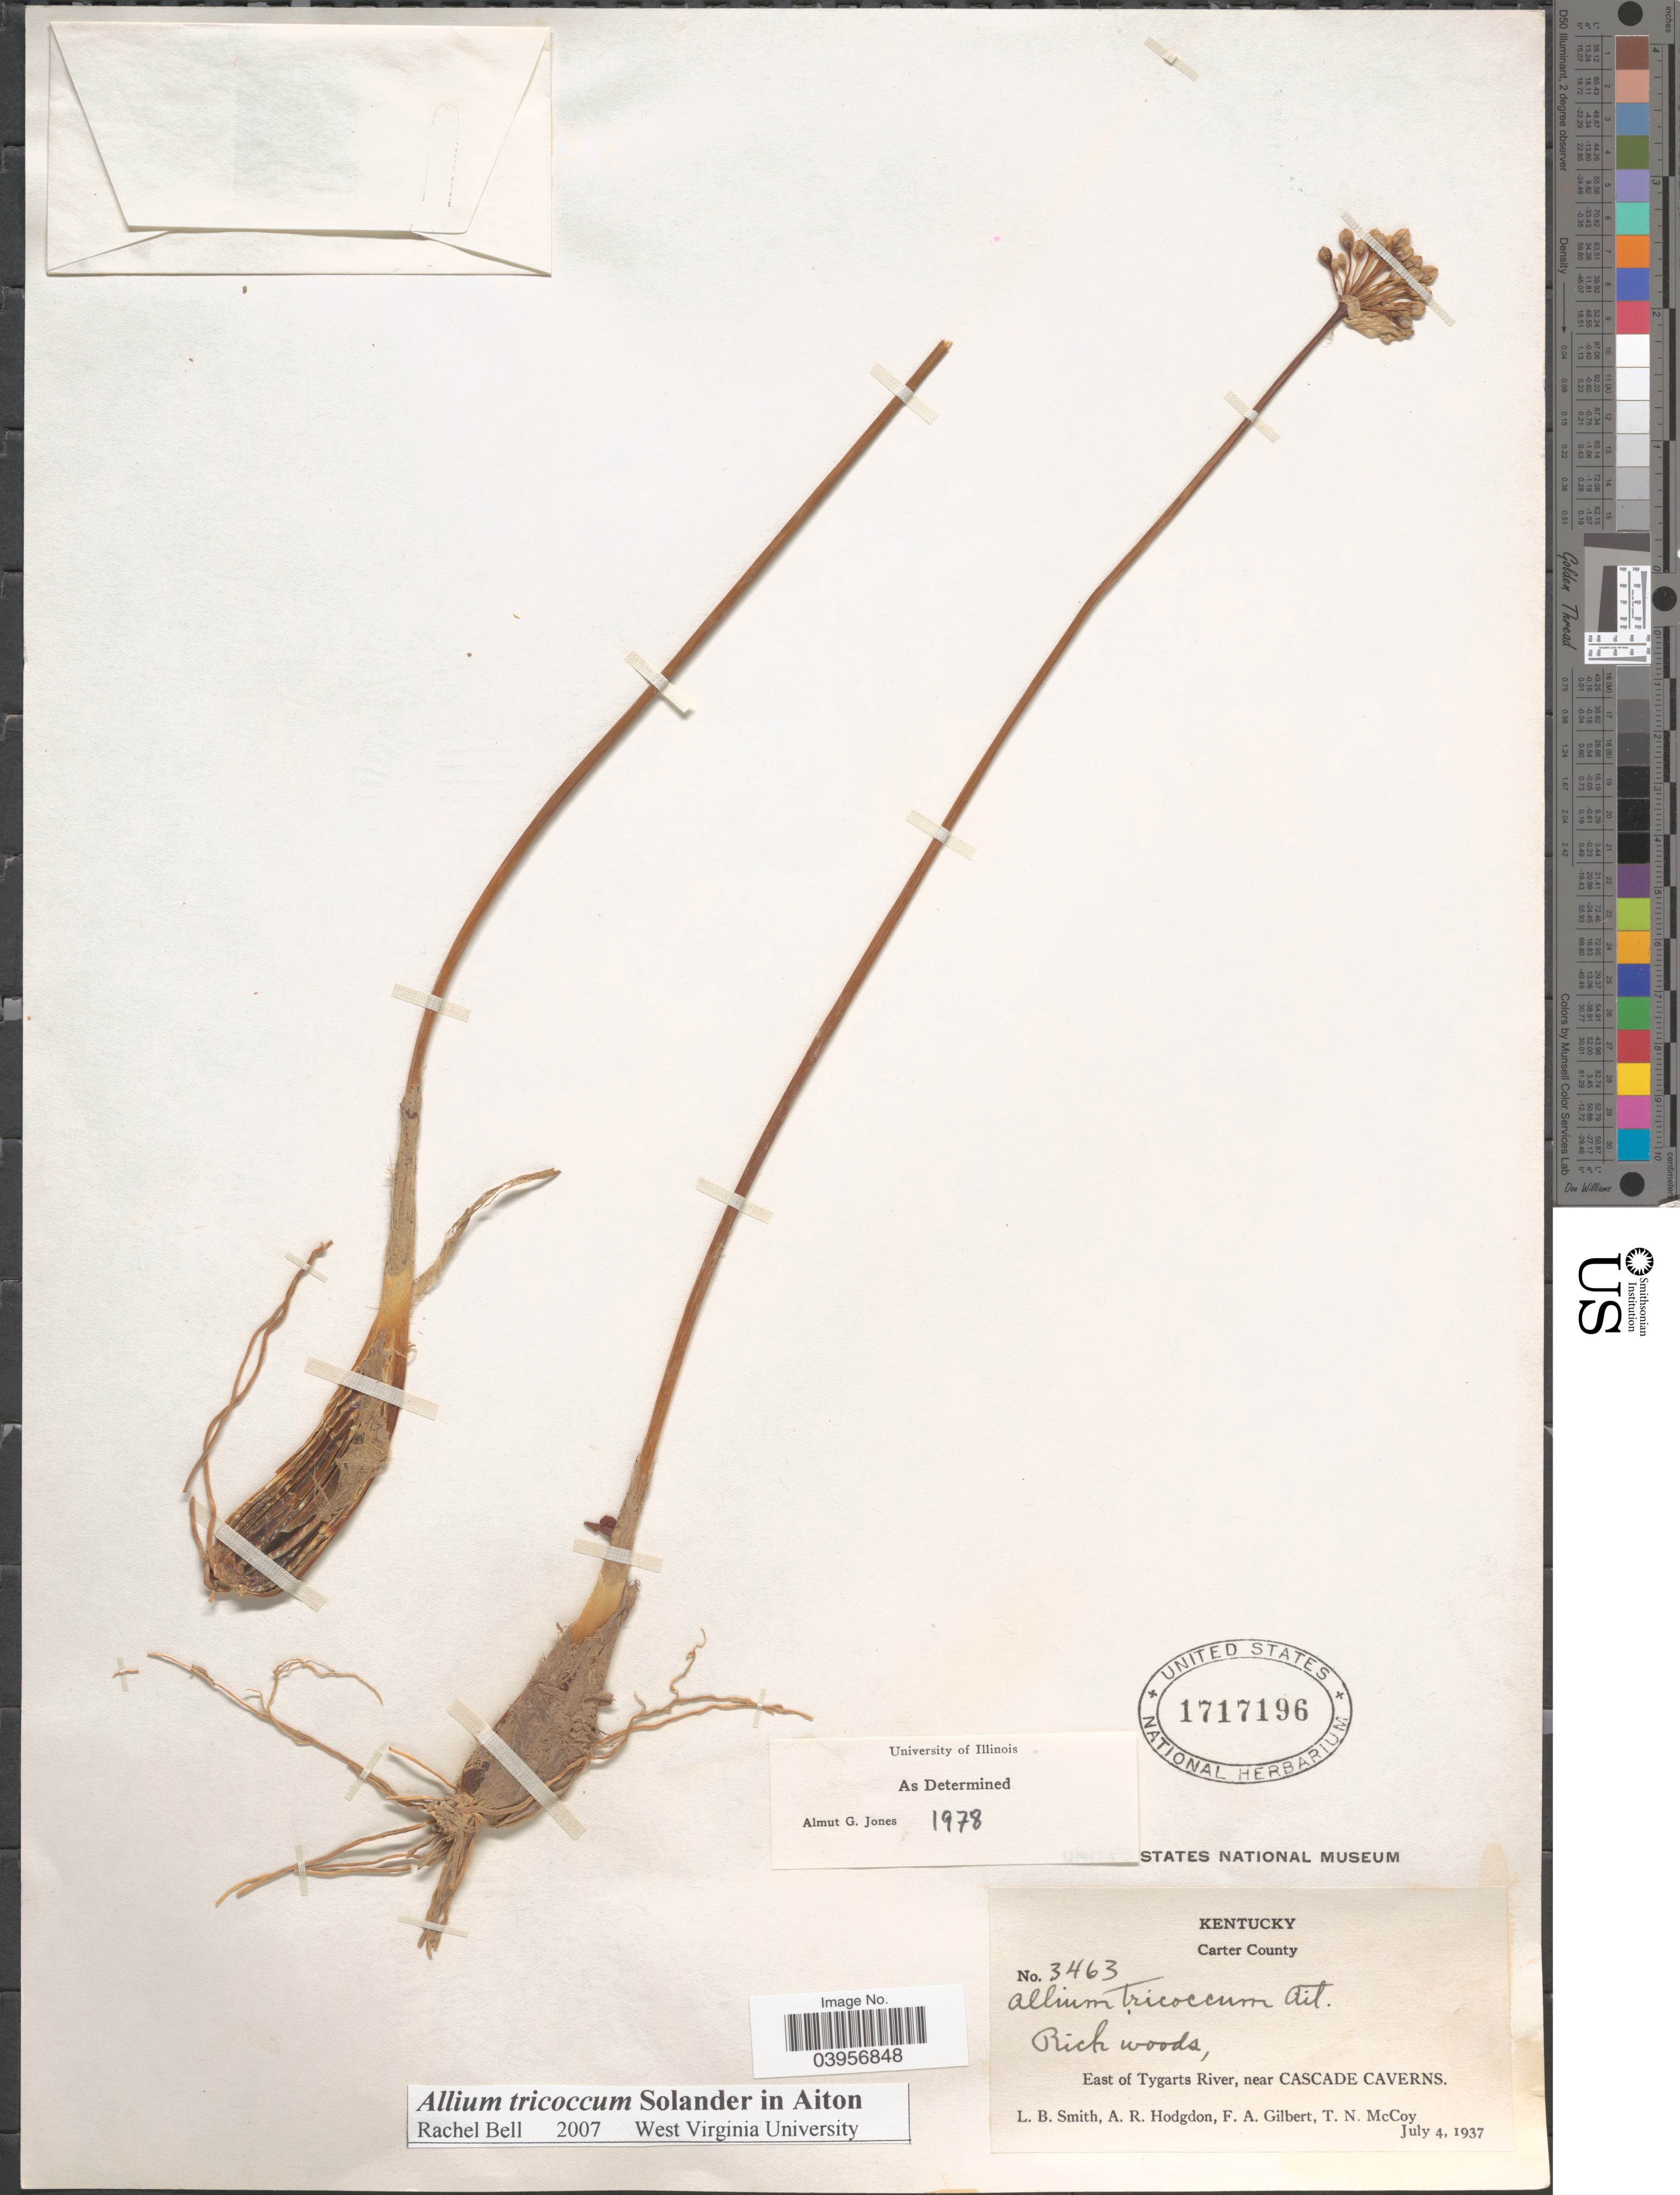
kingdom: Plantae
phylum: Tracheophyta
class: Liliopsida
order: Asparagales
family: Amaryllidaceae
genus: Allium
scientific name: Allium tricoccum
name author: Aiton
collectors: L. Smith, A. R. Hodgdon, F. A. Gilbert & T. N. McCoy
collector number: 3463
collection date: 1937-07-04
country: United States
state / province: Kentucky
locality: Carter County. East of Tygarts River, near Cascade Caverns.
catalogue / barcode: US 1717196